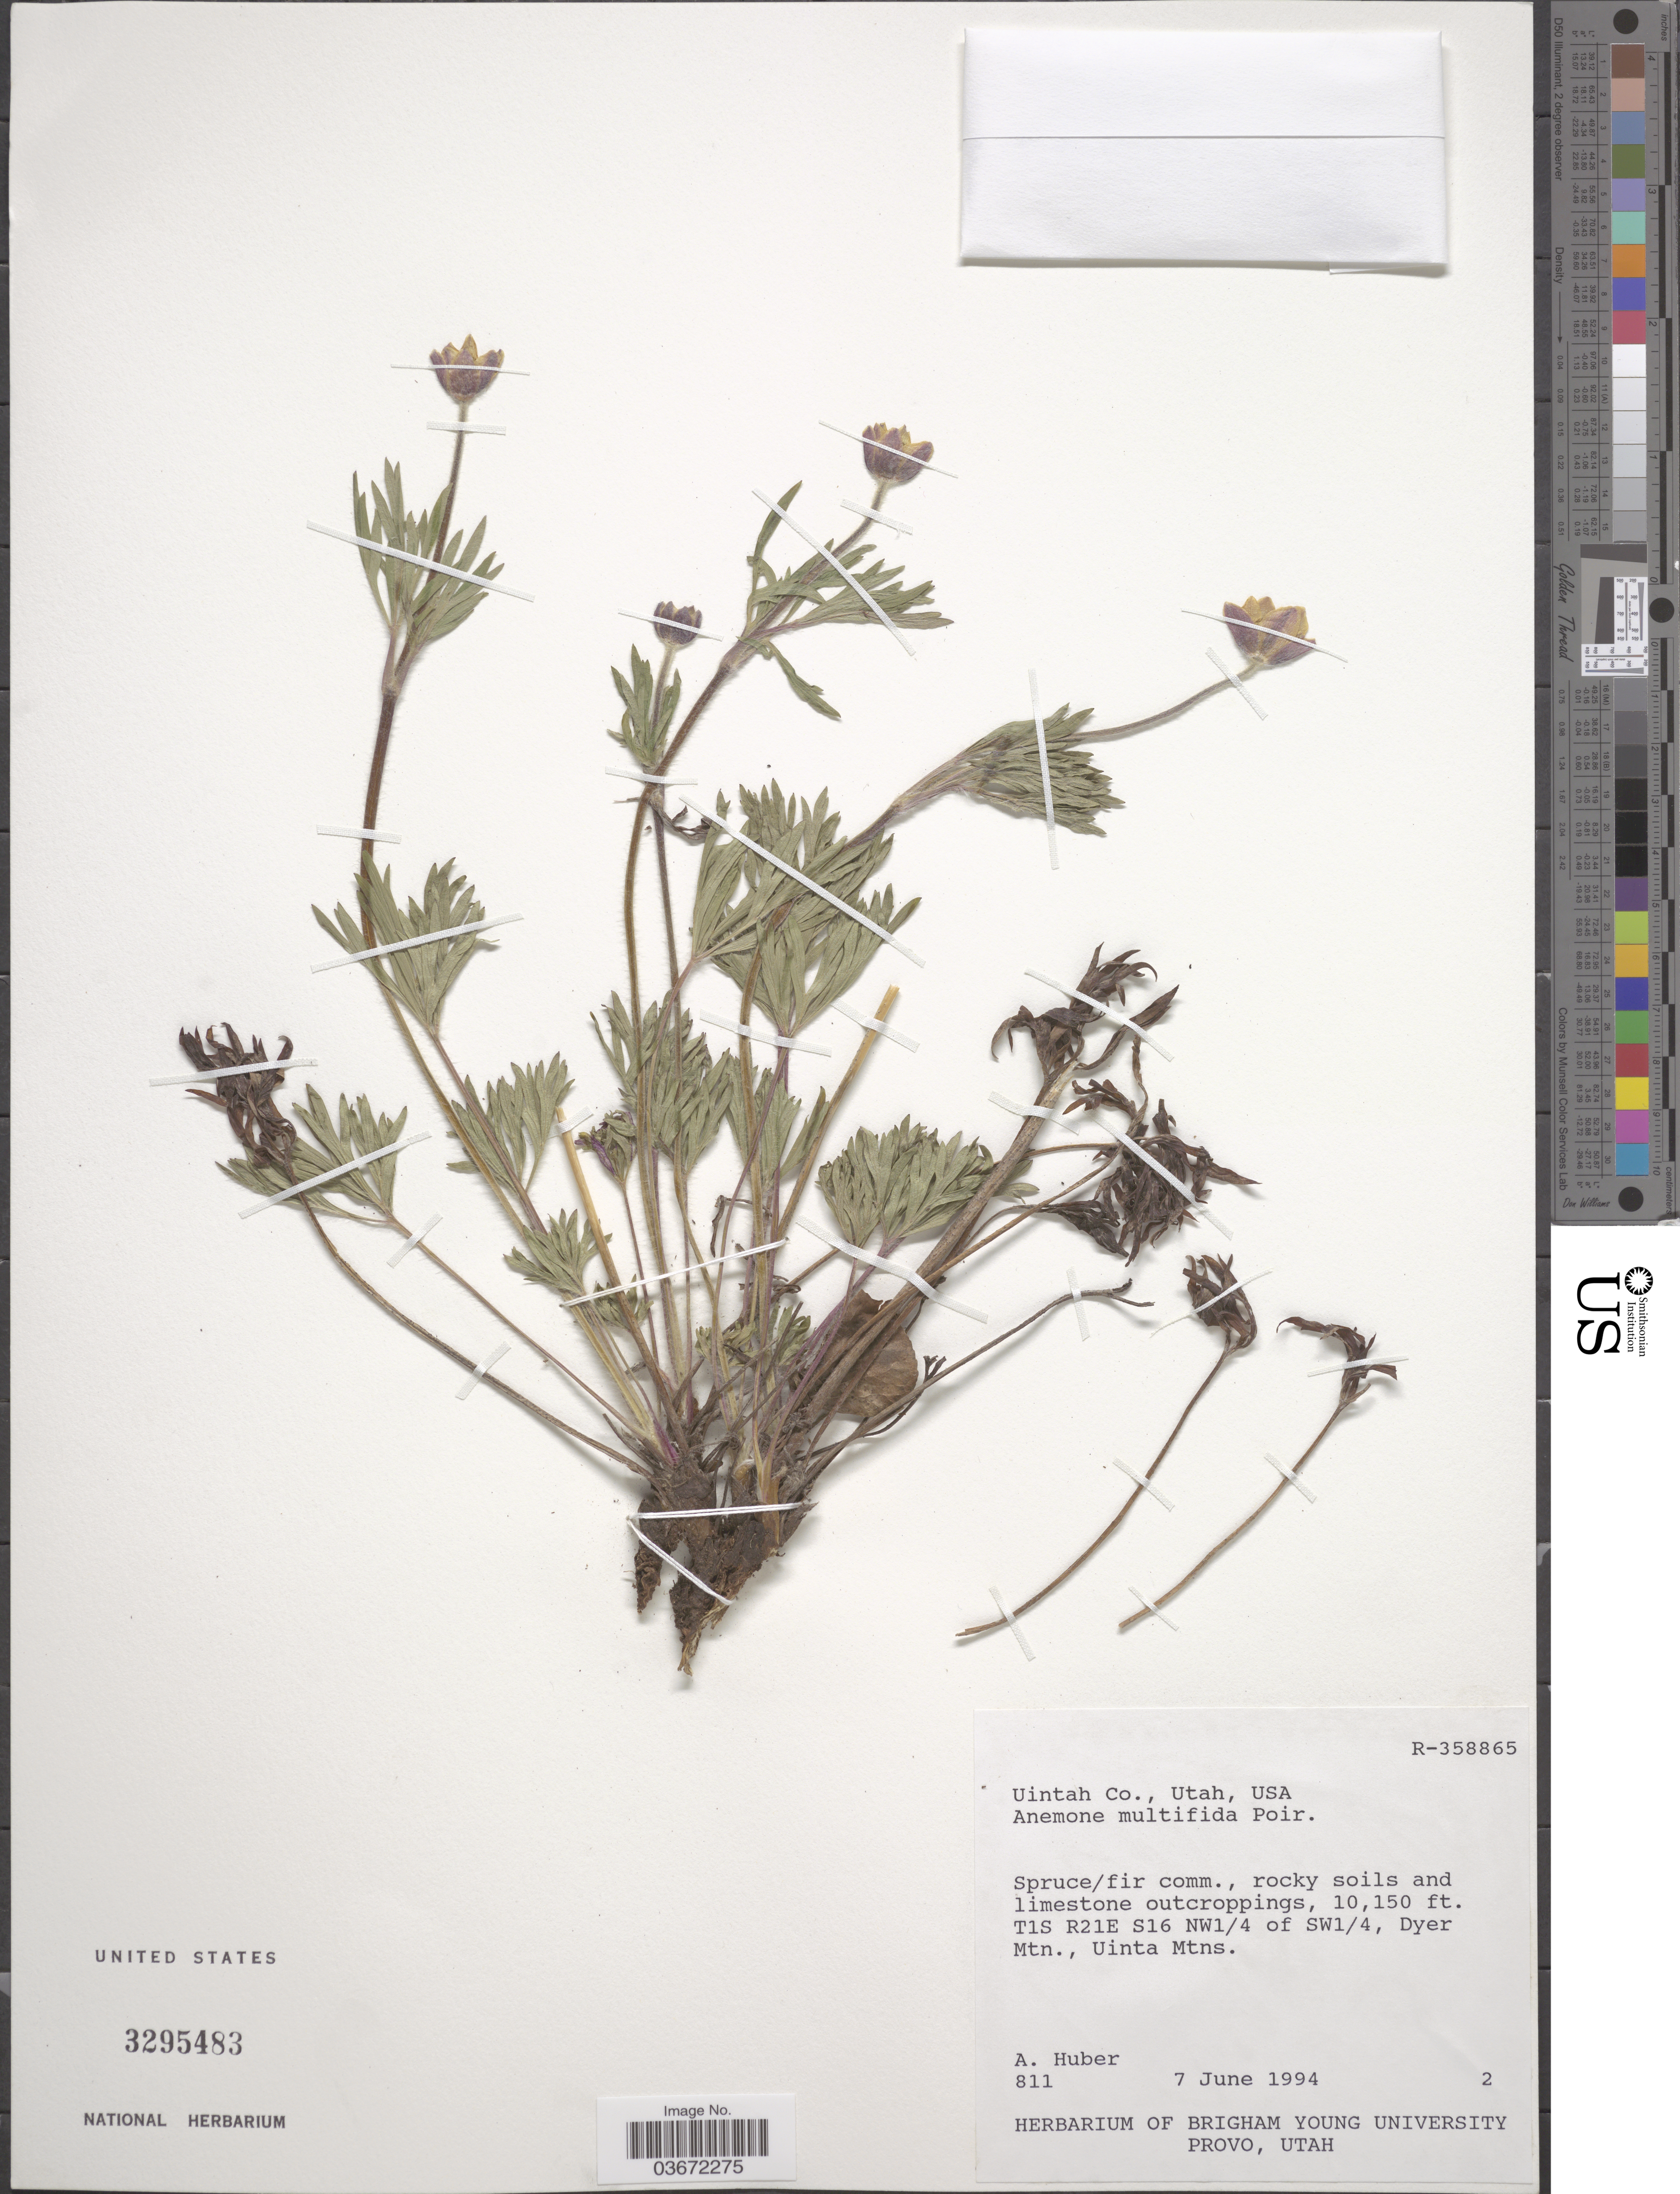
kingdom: Plantae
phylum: Tracheophyta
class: Magnoliopsida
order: Ranunculales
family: Ranunculaceae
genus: Anemone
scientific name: Anemone globosa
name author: (Torr. & A. Gray) Nutt. ex A. Heller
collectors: A. Huber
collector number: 811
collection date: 1994-06-07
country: United States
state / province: Utah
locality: Uintah Co., T1S R21E S16 NW¼ of SW¼, Dyer Mtn., Uinta Mtns.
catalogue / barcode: US 3295483